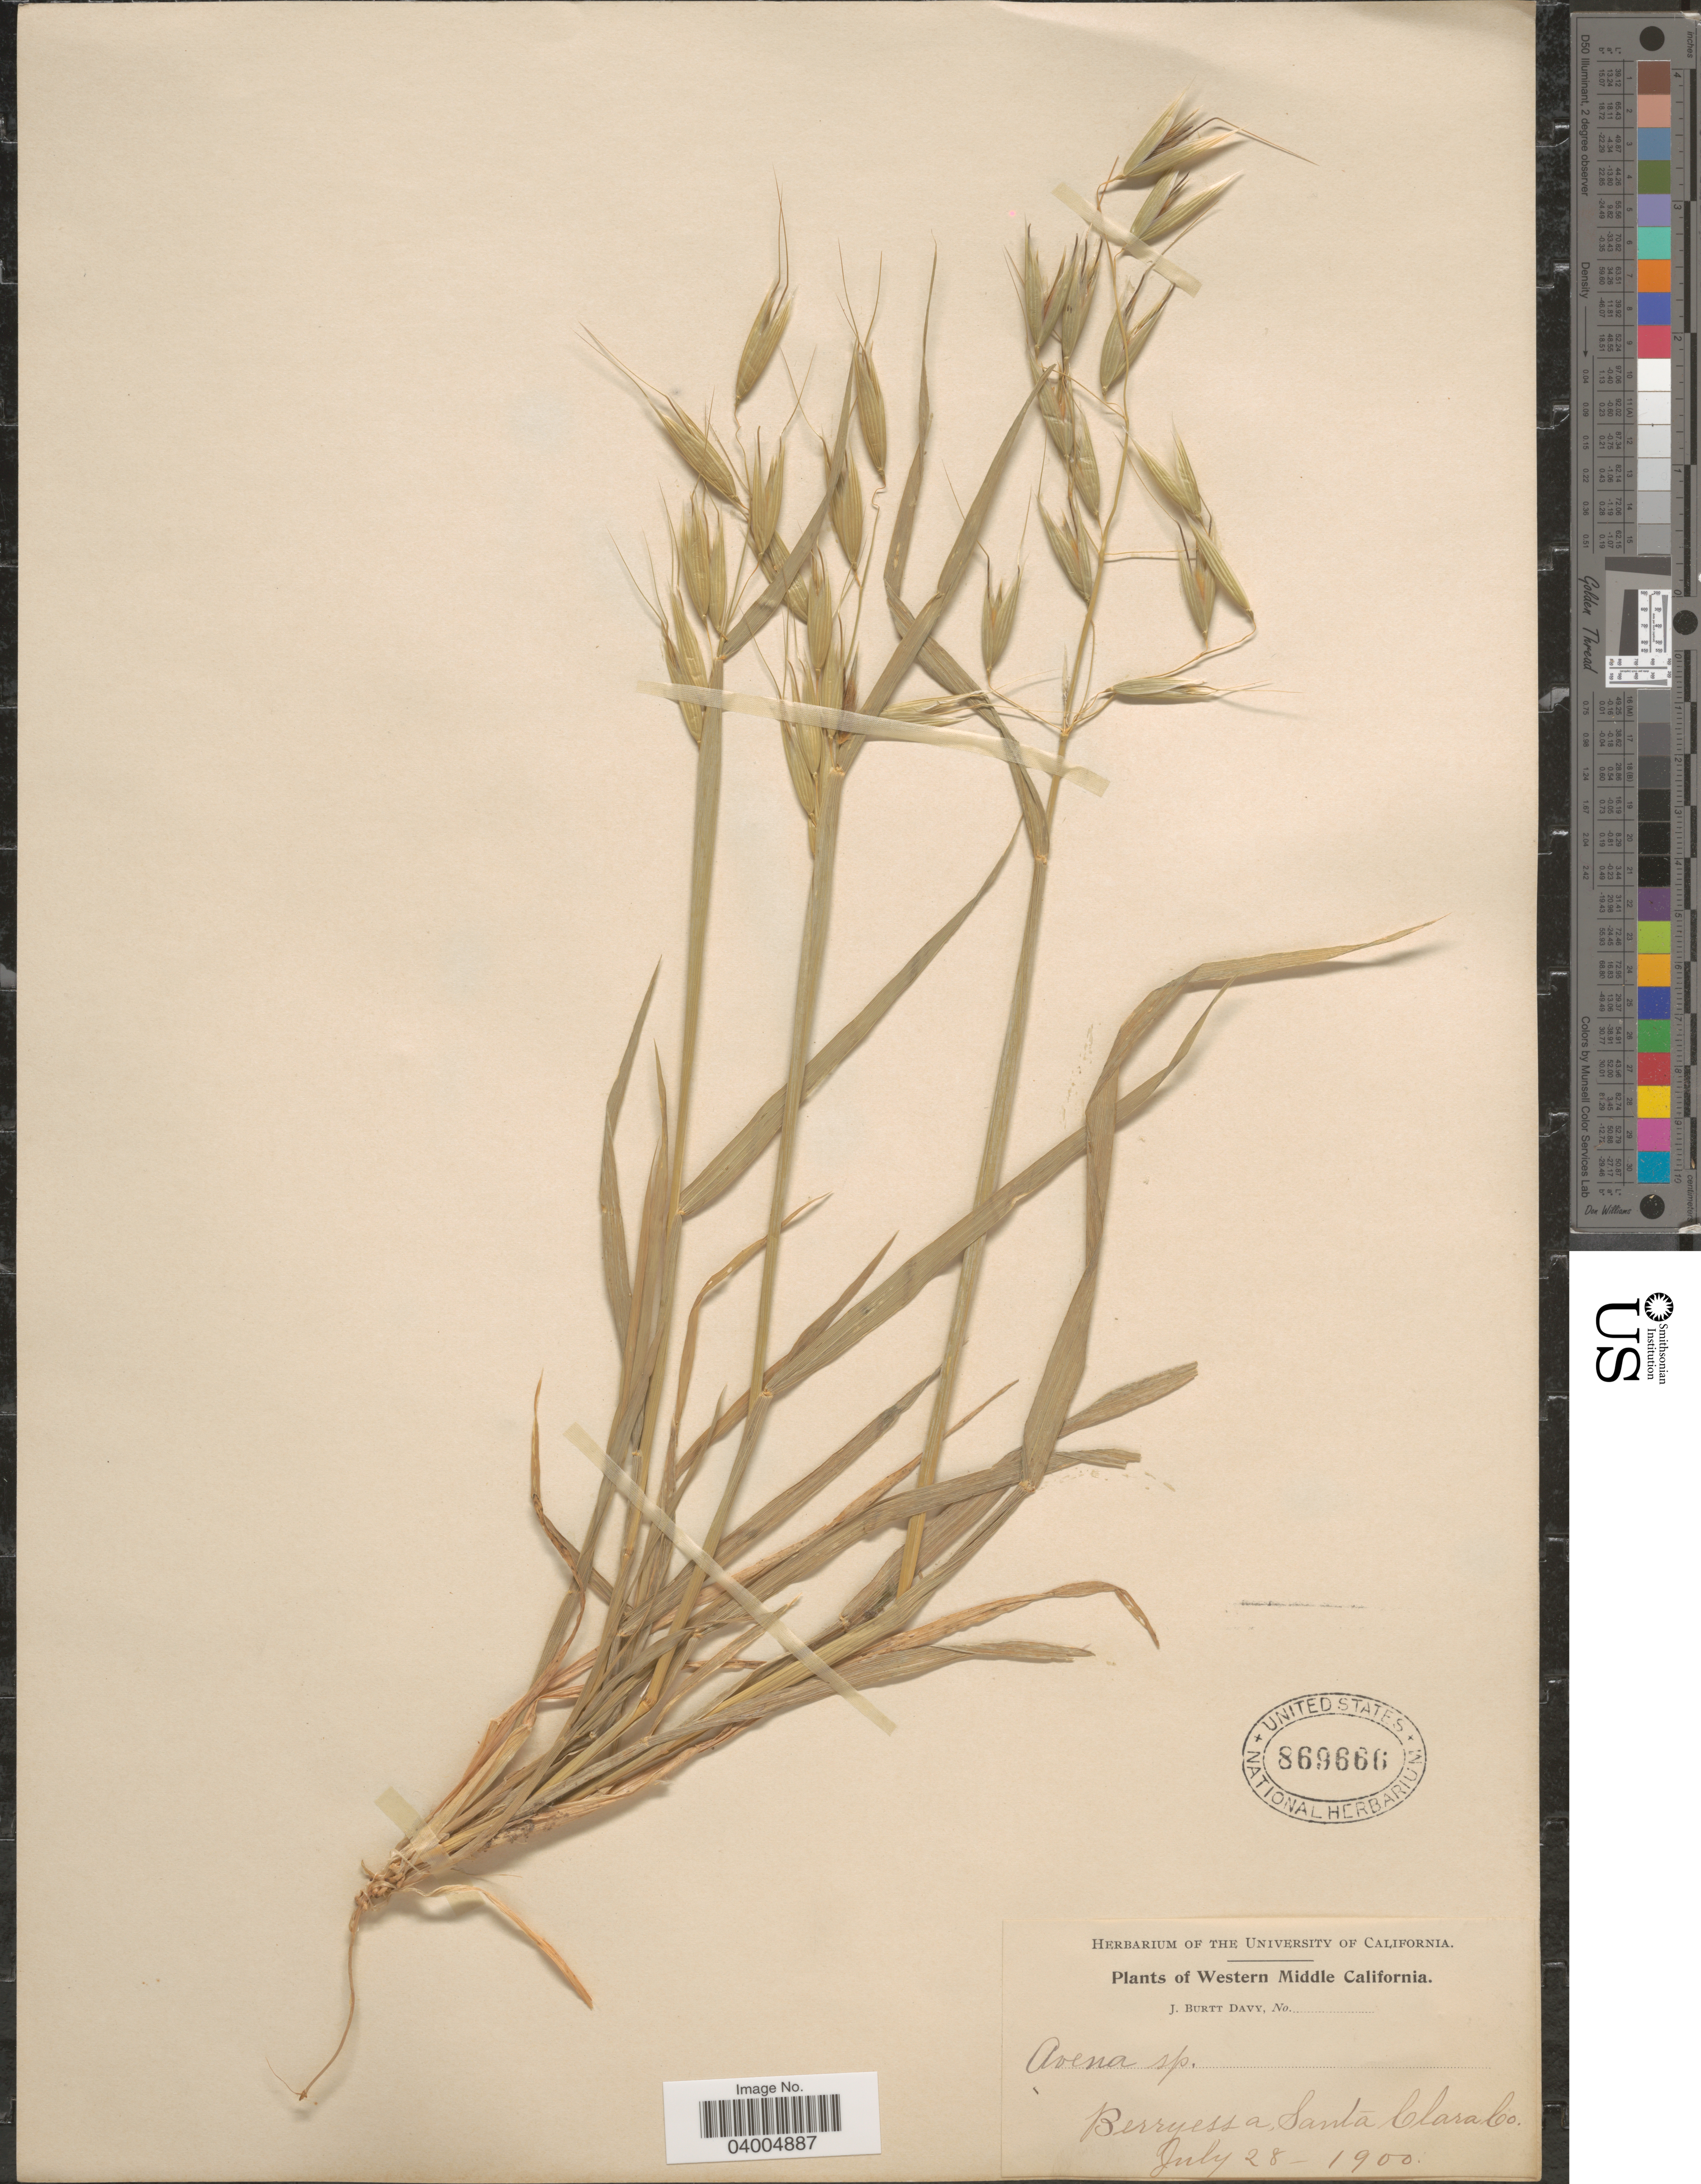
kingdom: Plantae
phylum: Tracheophyta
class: Liliopsida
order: Poales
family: Poaceae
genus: Avena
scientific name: Avena fatua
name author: L.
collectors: J. Burtt Davy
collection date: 1900-07-28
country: United States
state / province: California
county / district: Santa Clara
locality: Western Middle California. Berryessa, Santa Clara Co.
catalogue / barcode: US 869666